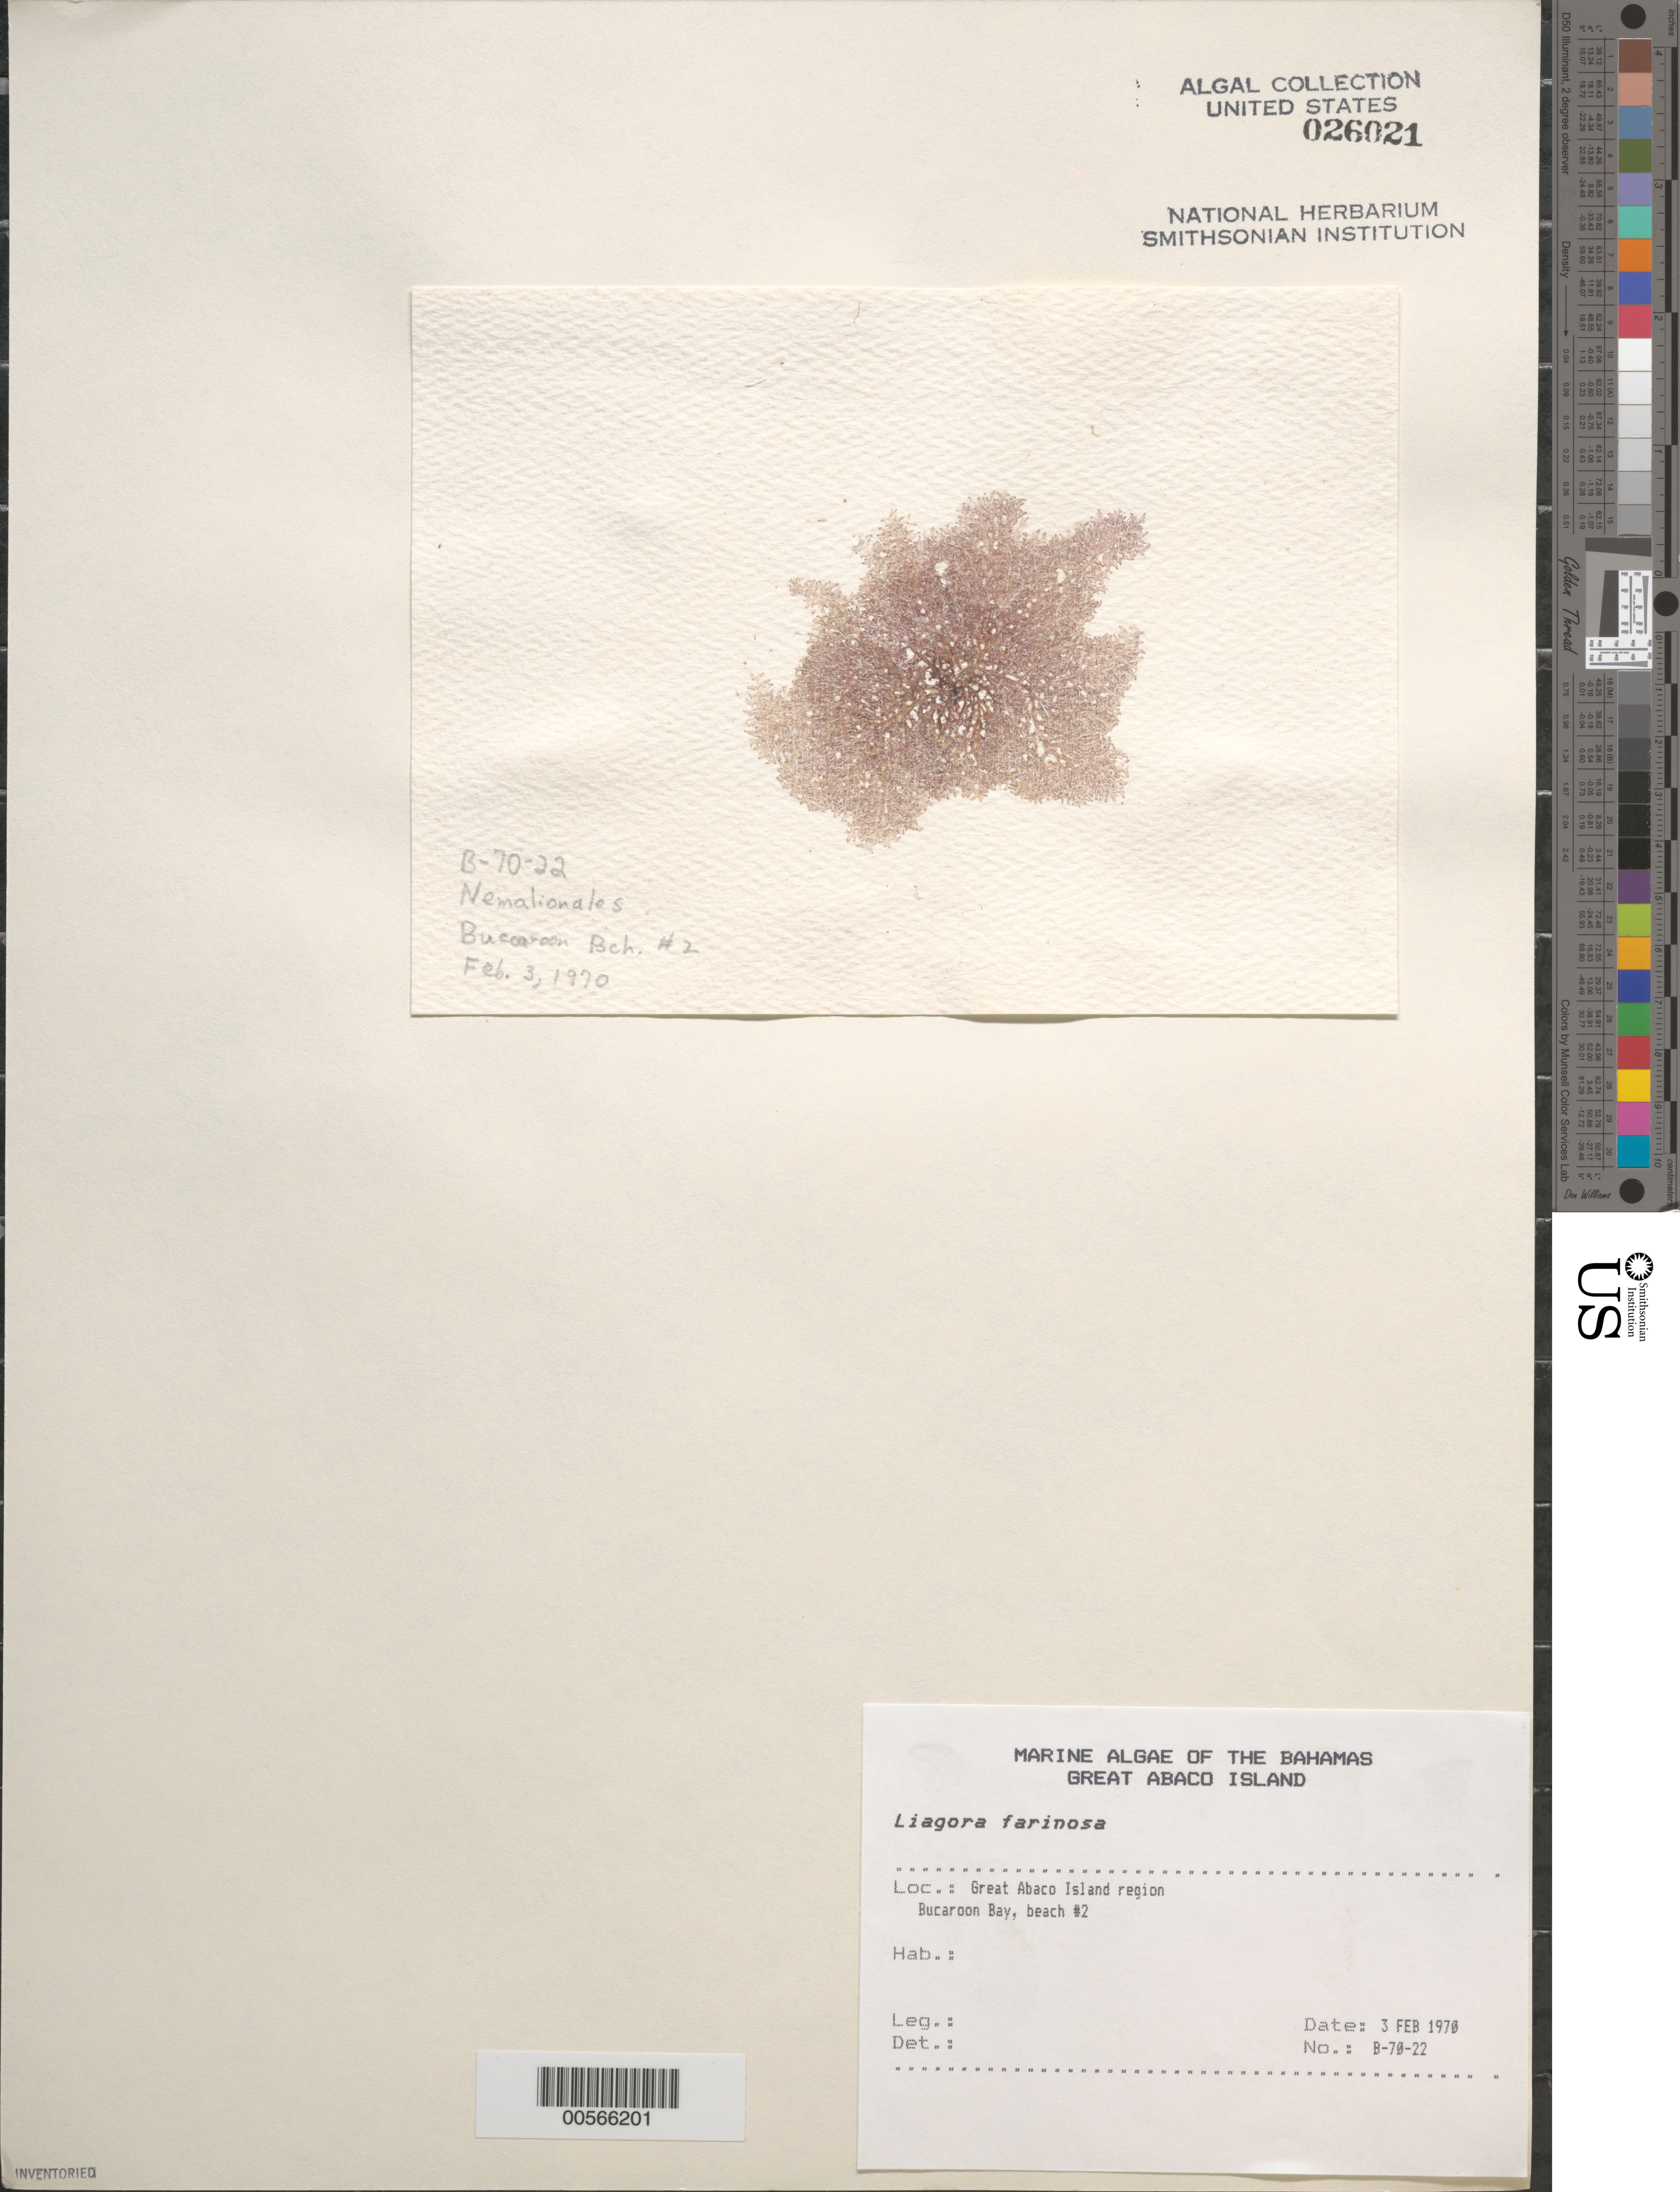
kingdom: Plantae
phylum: Rhodophyta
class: Florideophyceae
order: Nemaliales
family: Liagoraceae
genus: Liagora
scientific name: Liagora farinosa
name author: J.V.Lamouroux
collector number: B-70-22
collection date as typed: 03 Feb 1970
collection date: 1970-02-03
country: Bahamas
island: Great Abaco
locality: Buckaroon Bay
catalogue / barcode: US 26021